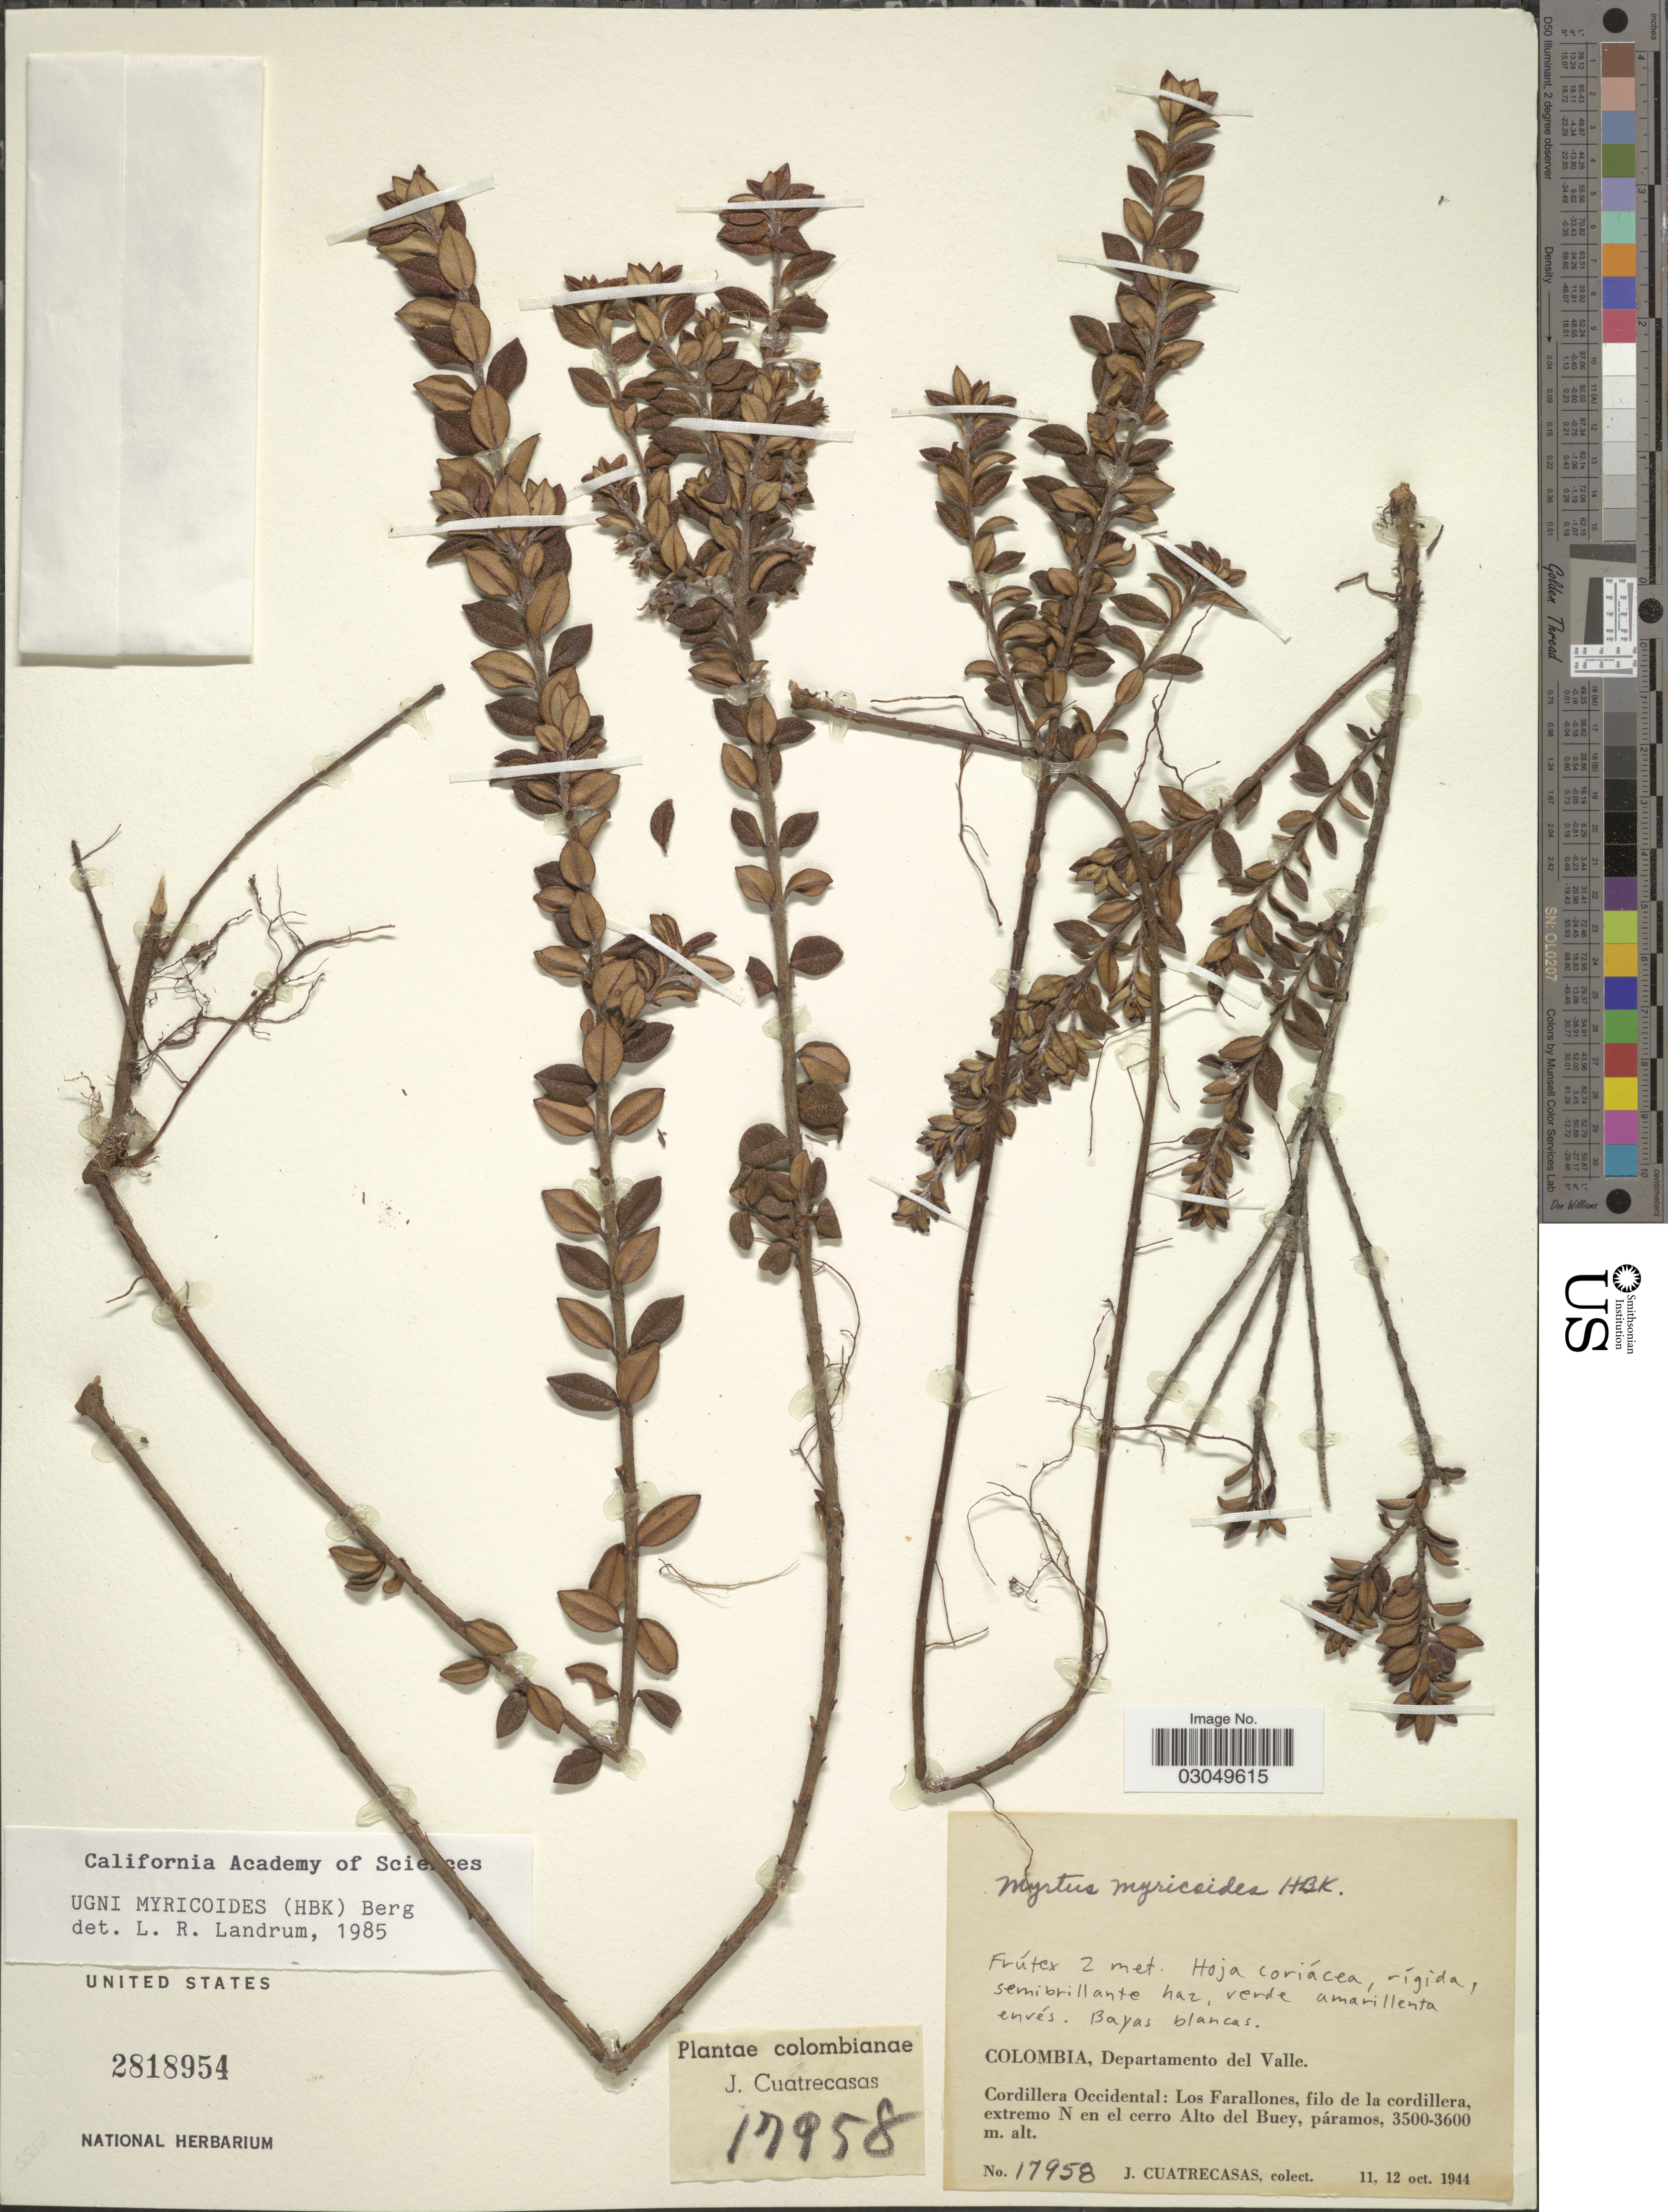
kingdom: Plantae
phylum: Tracheophyta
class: Magnoliopsida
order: Myrtales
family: Myrtaceae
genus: Ugni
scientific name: Ugni myricoides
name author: (Kunth) O. Berg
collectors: J. Cuatrecasas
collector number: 17958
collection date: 1944-10-11/1944-10-12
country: Colombia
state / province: Valle del Cauca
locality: Departamento del Valle, Cordillera Occidental: Los Farallones, filo de la cordillera, extremo N en el cerro Alto del Buey.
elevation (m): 3500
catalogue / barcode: US 2818954